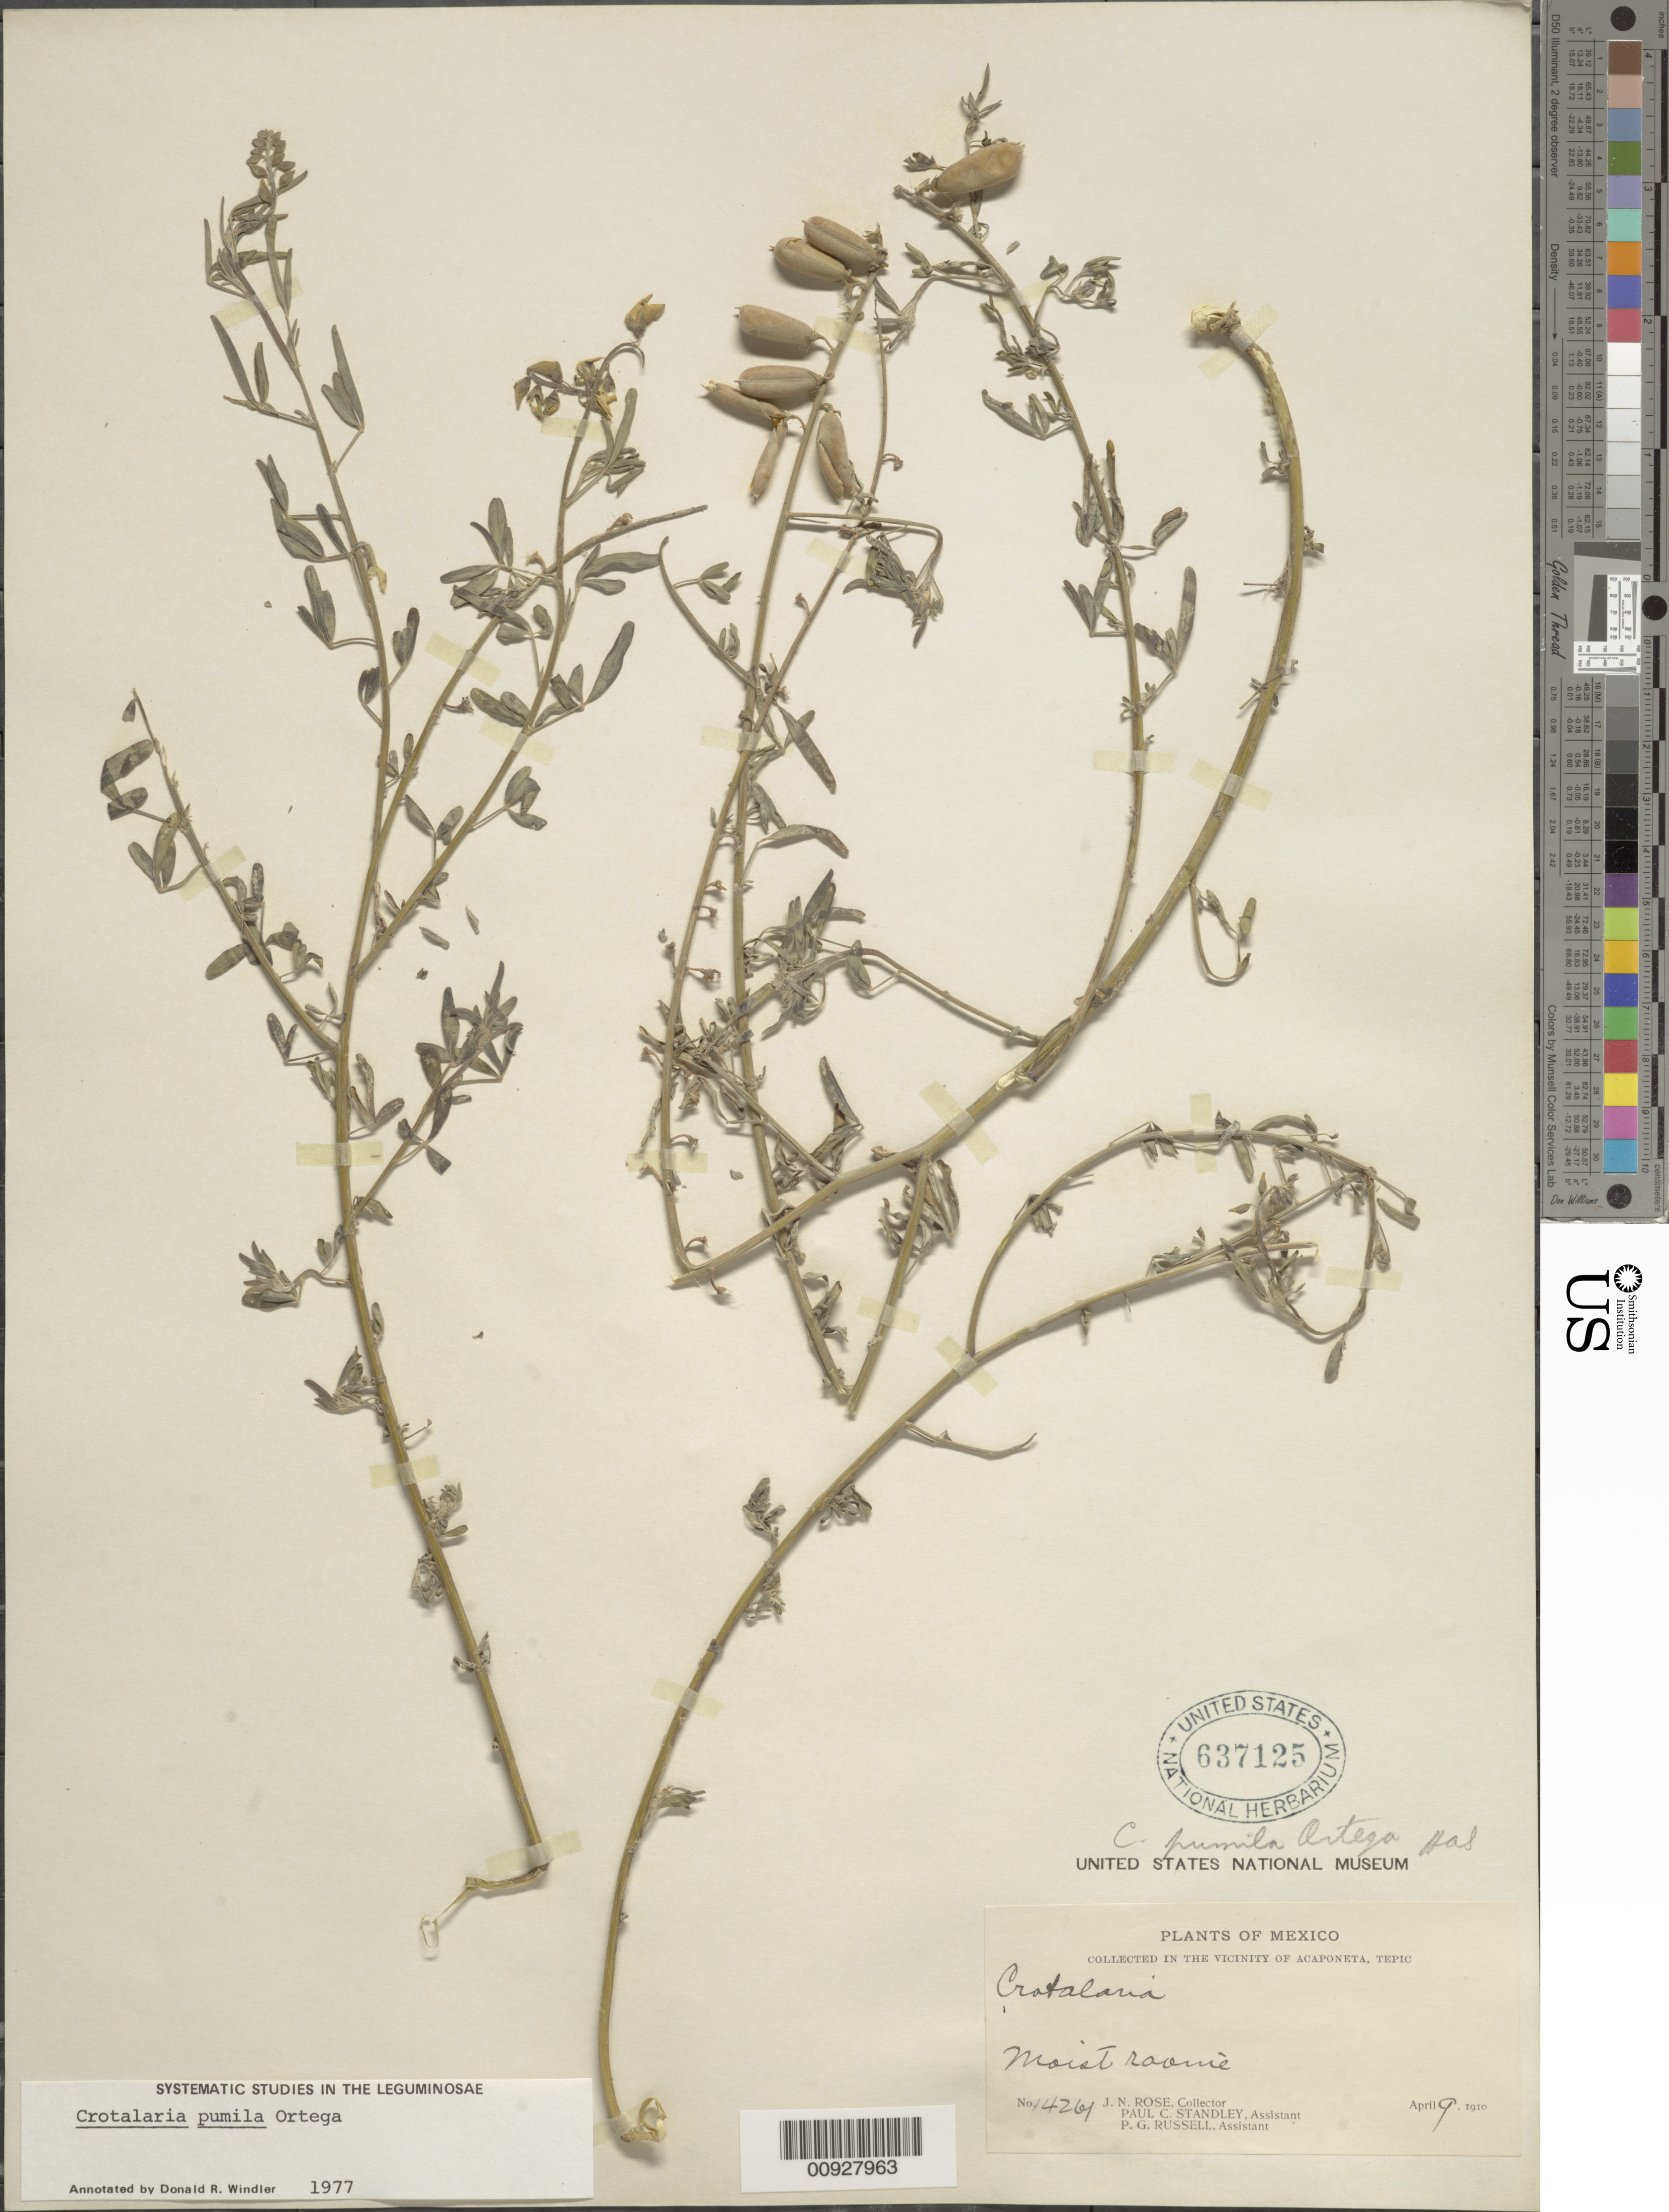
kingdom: Plantae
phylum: Tracheophyta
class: Magnoliopsida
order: Fabales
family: Fabaceae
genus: Crotalaria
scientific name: Crotalaria pumila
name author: Ortega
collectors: J. N. Rose, P. C. Standley & P. G. Russell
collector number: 14261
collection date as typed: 09 Apr 1910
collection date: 1910-04-09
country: Mexico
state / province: Nayarit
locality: In the vicinity of Acaponeta, Tepic.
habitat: Moist ravine.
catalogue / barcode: US 637125